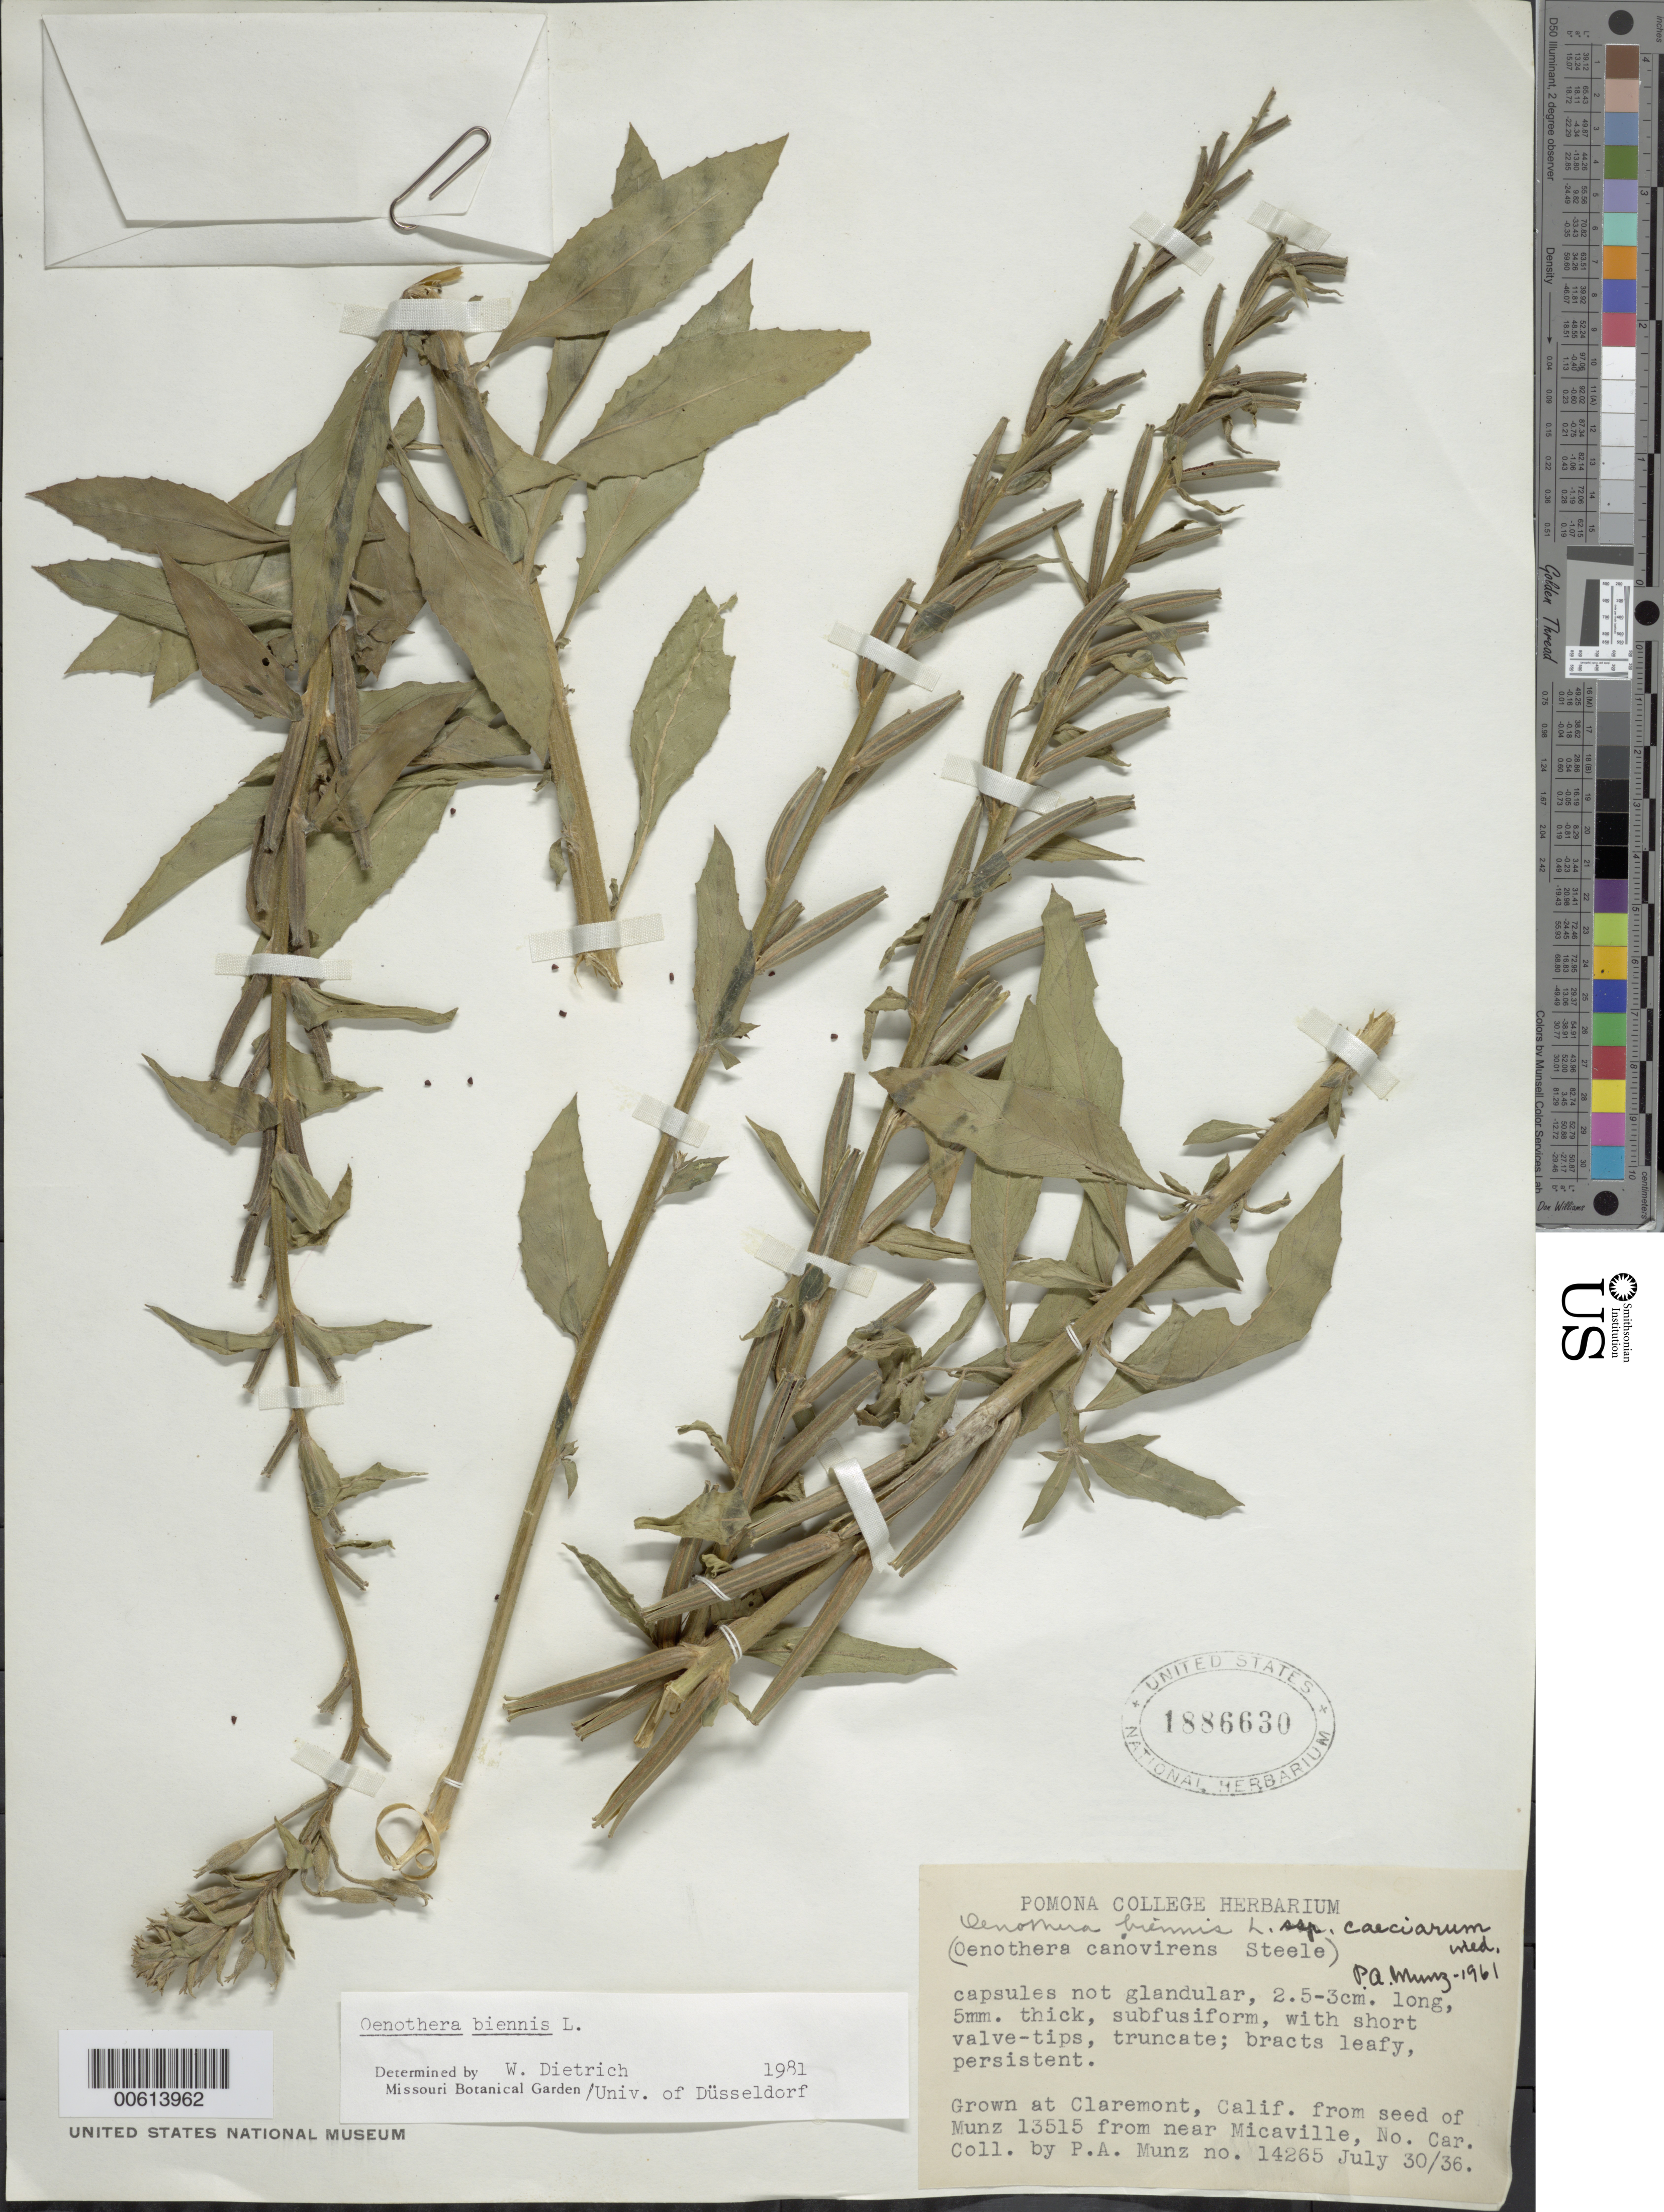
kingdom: Plantae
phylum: Tracheophyta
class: Magnoliopsida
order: Myrtales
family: Onagraceae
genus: Oenothera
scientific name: Oenothera biennis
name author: L.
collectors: P. A. Munz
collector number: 14265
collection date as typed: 30 Jul 1936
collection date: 1936-07-30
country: United States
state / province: California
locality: Claremont, Pomona College Herbarium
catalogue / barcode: US 1886630